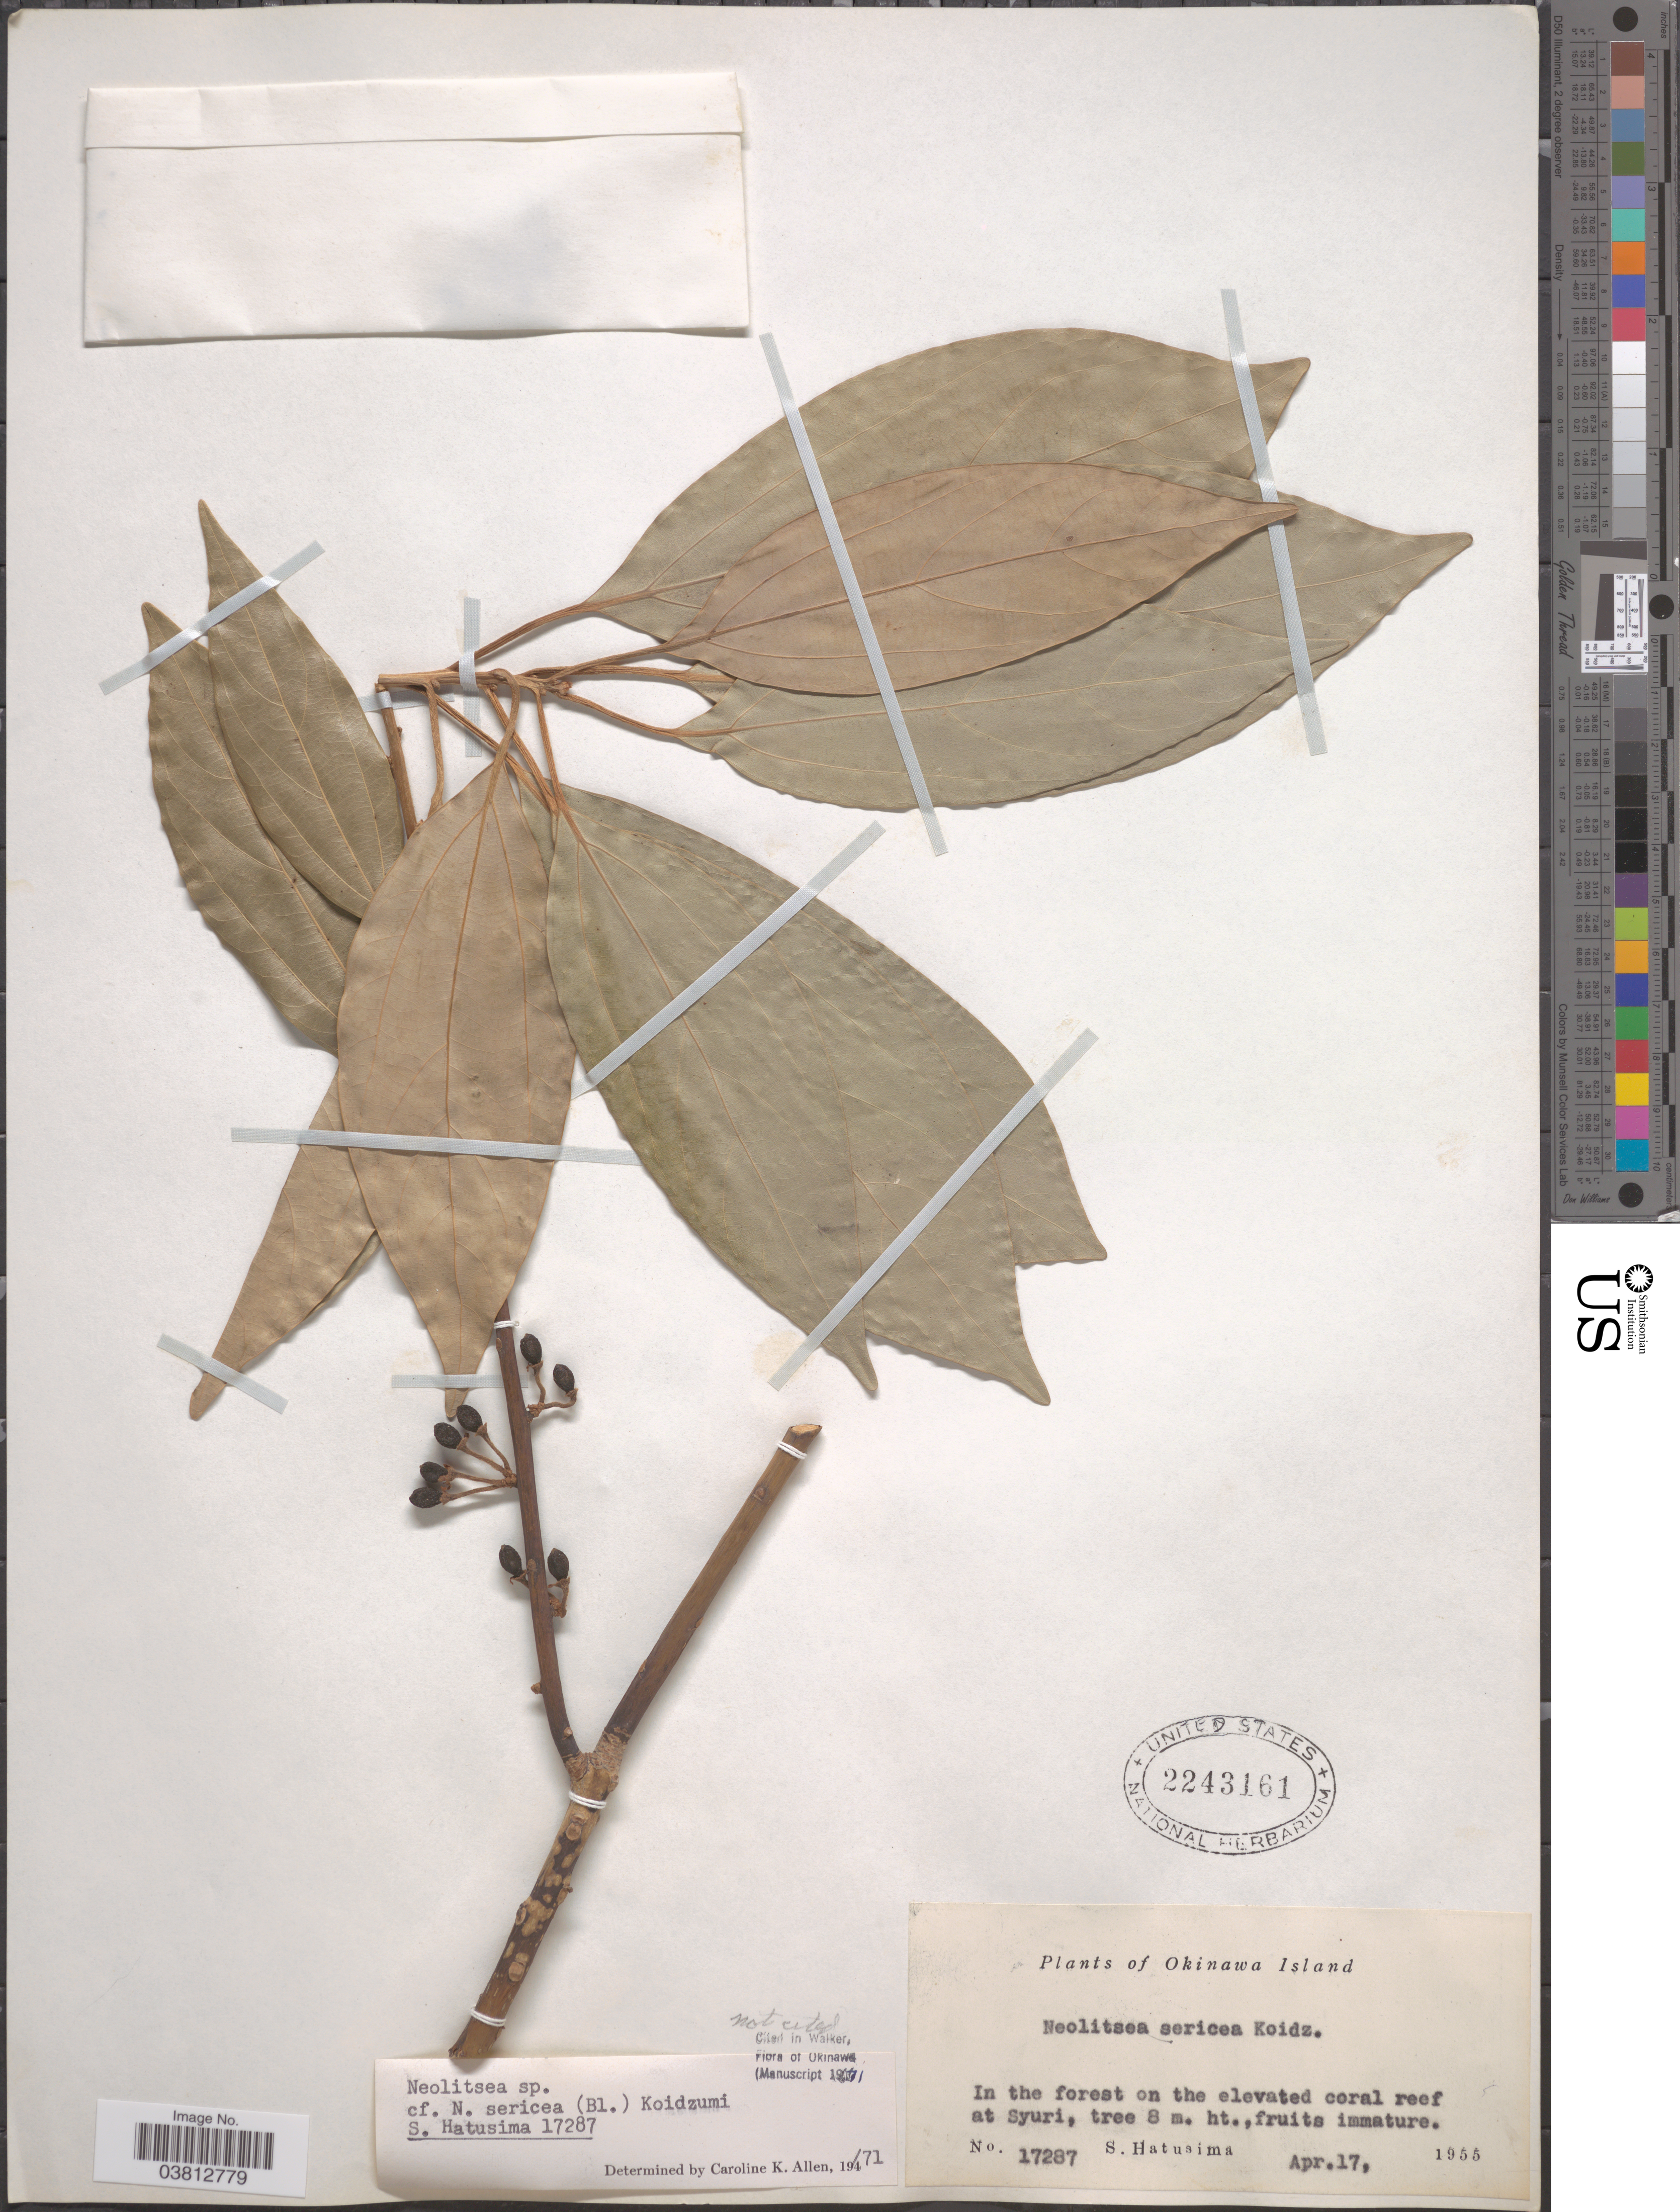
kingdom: Plantae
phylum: Tracheophyta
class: Magnoliopsida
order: Laurales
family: Lauraceae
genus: Neolitsea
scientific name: Neolitsea sericea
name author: (Blume) Koidz.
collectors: S. Hatusima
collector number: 17287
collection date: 1955-04-17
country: Japan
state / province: Okinawa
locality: Okinawa Island. In the forest on the elevated coral reef at Syuri.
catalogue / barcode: US 2243161